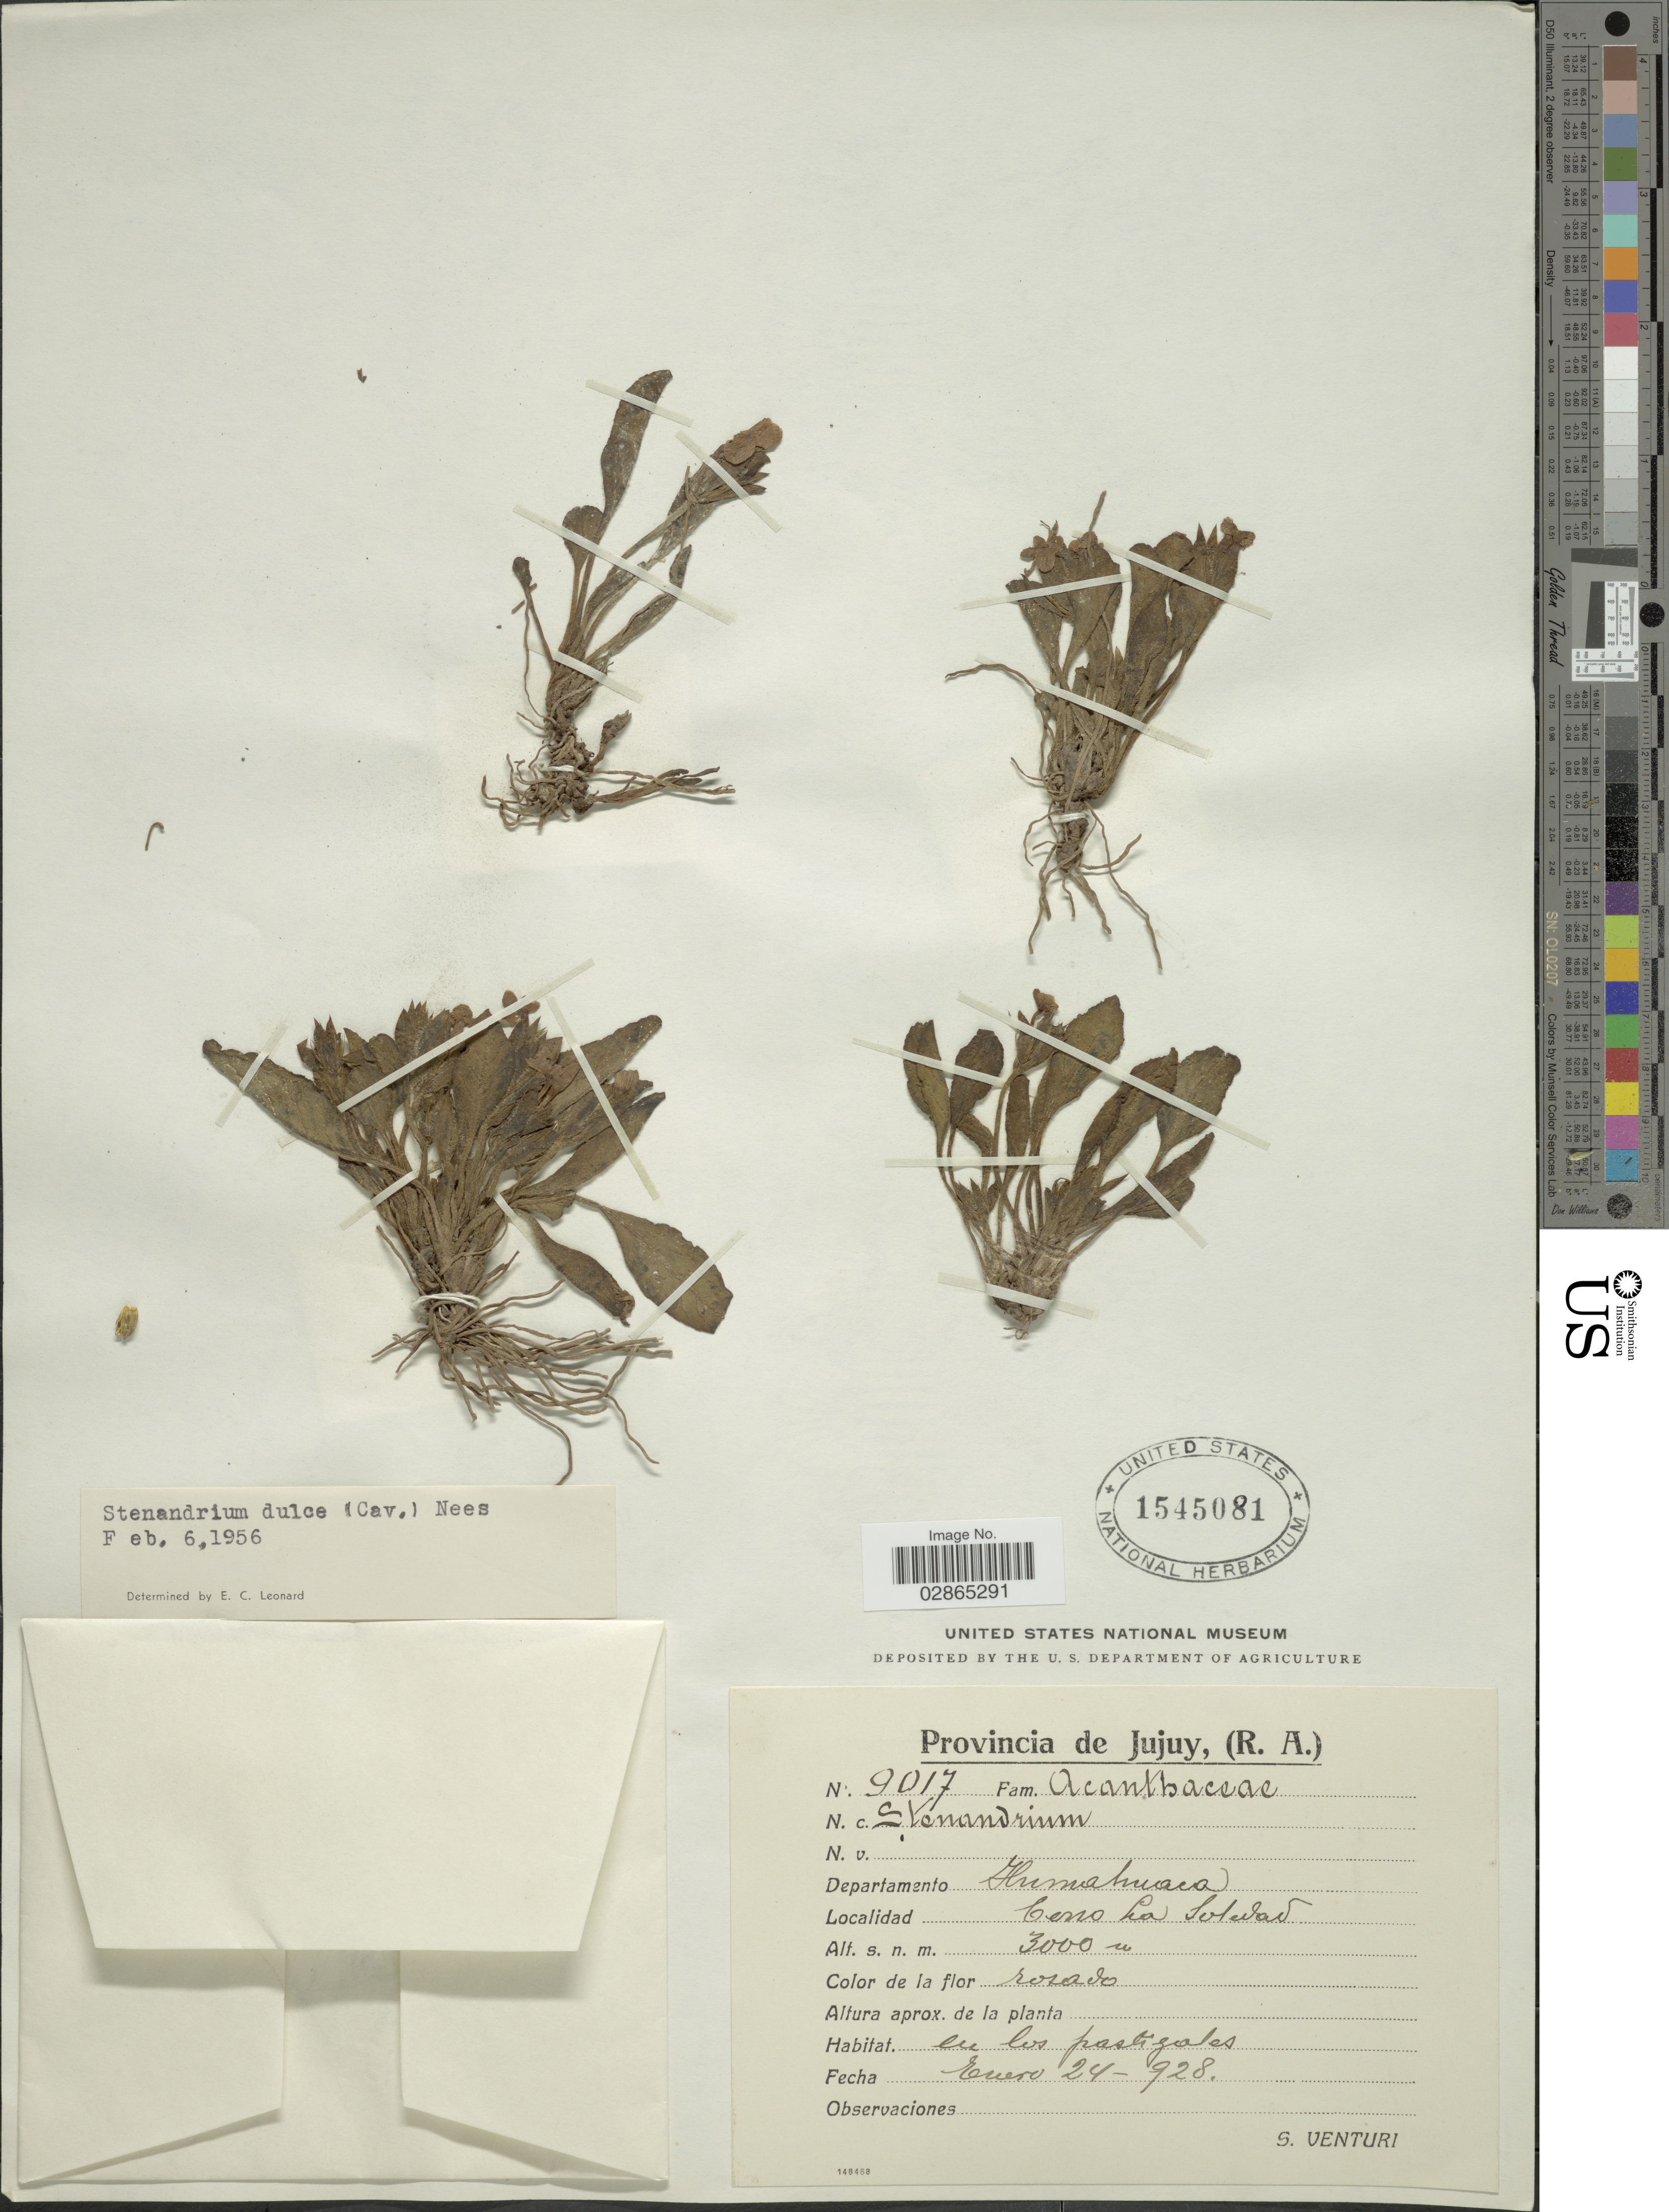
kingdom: Plantae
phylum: Tracheophyta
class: Magnoliopsida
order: Lamiales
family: Acanthaceae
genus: Stenandrium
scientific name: Stenandrium dulce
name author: (Cav.) Nees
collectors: S. Venturi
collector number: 9017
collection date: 1928-01-24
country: Argentina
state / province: Jujuy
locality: Departamento Humahuaca, Cerro La Soledad.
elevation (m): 3000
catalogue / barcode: US 1545081